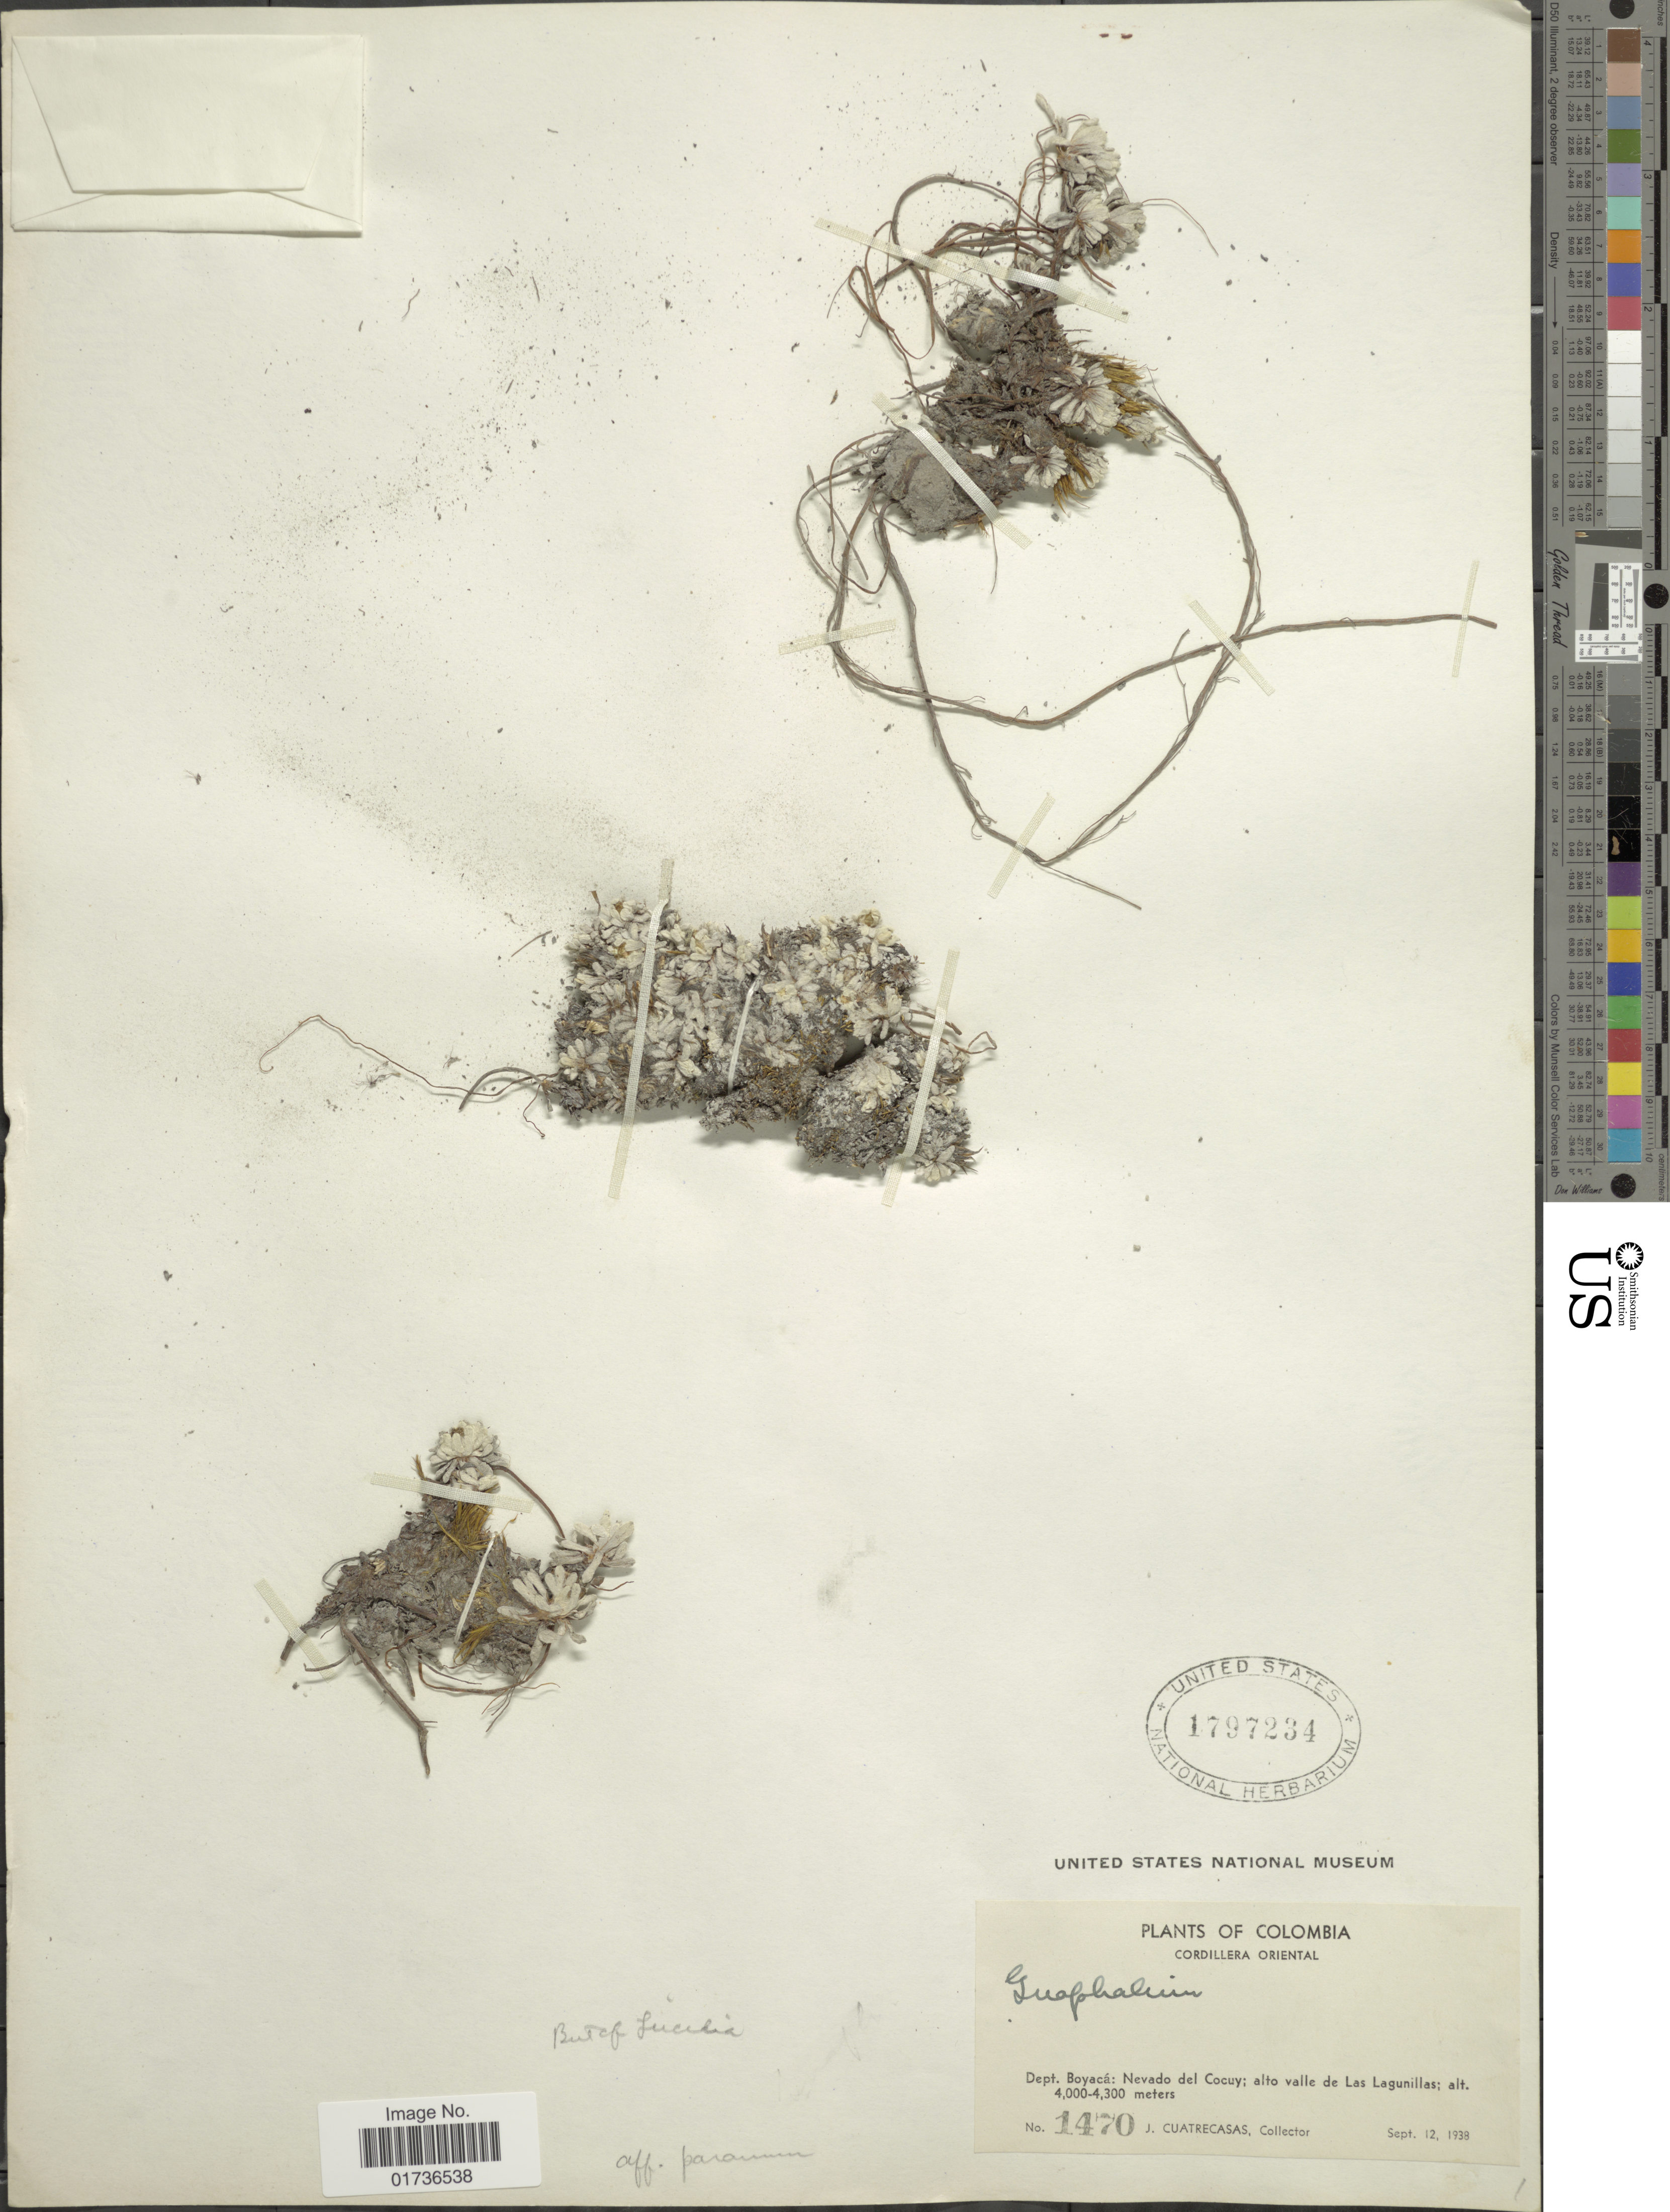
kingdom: Plantae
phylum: Tracheophyta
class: Magnoliopsida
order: Asterales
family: Asteraceae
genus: Belloa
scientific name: Belloa sp.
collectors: J. Cuatrecasas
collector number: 1470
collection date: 1938-09-12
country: Colombia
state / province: Boyacá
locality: Cordillera Oriental, Dept. Boyacá: Nevado del Cocuy; a;to de las Lagunillas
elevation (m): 4000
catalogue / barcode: US 1797234